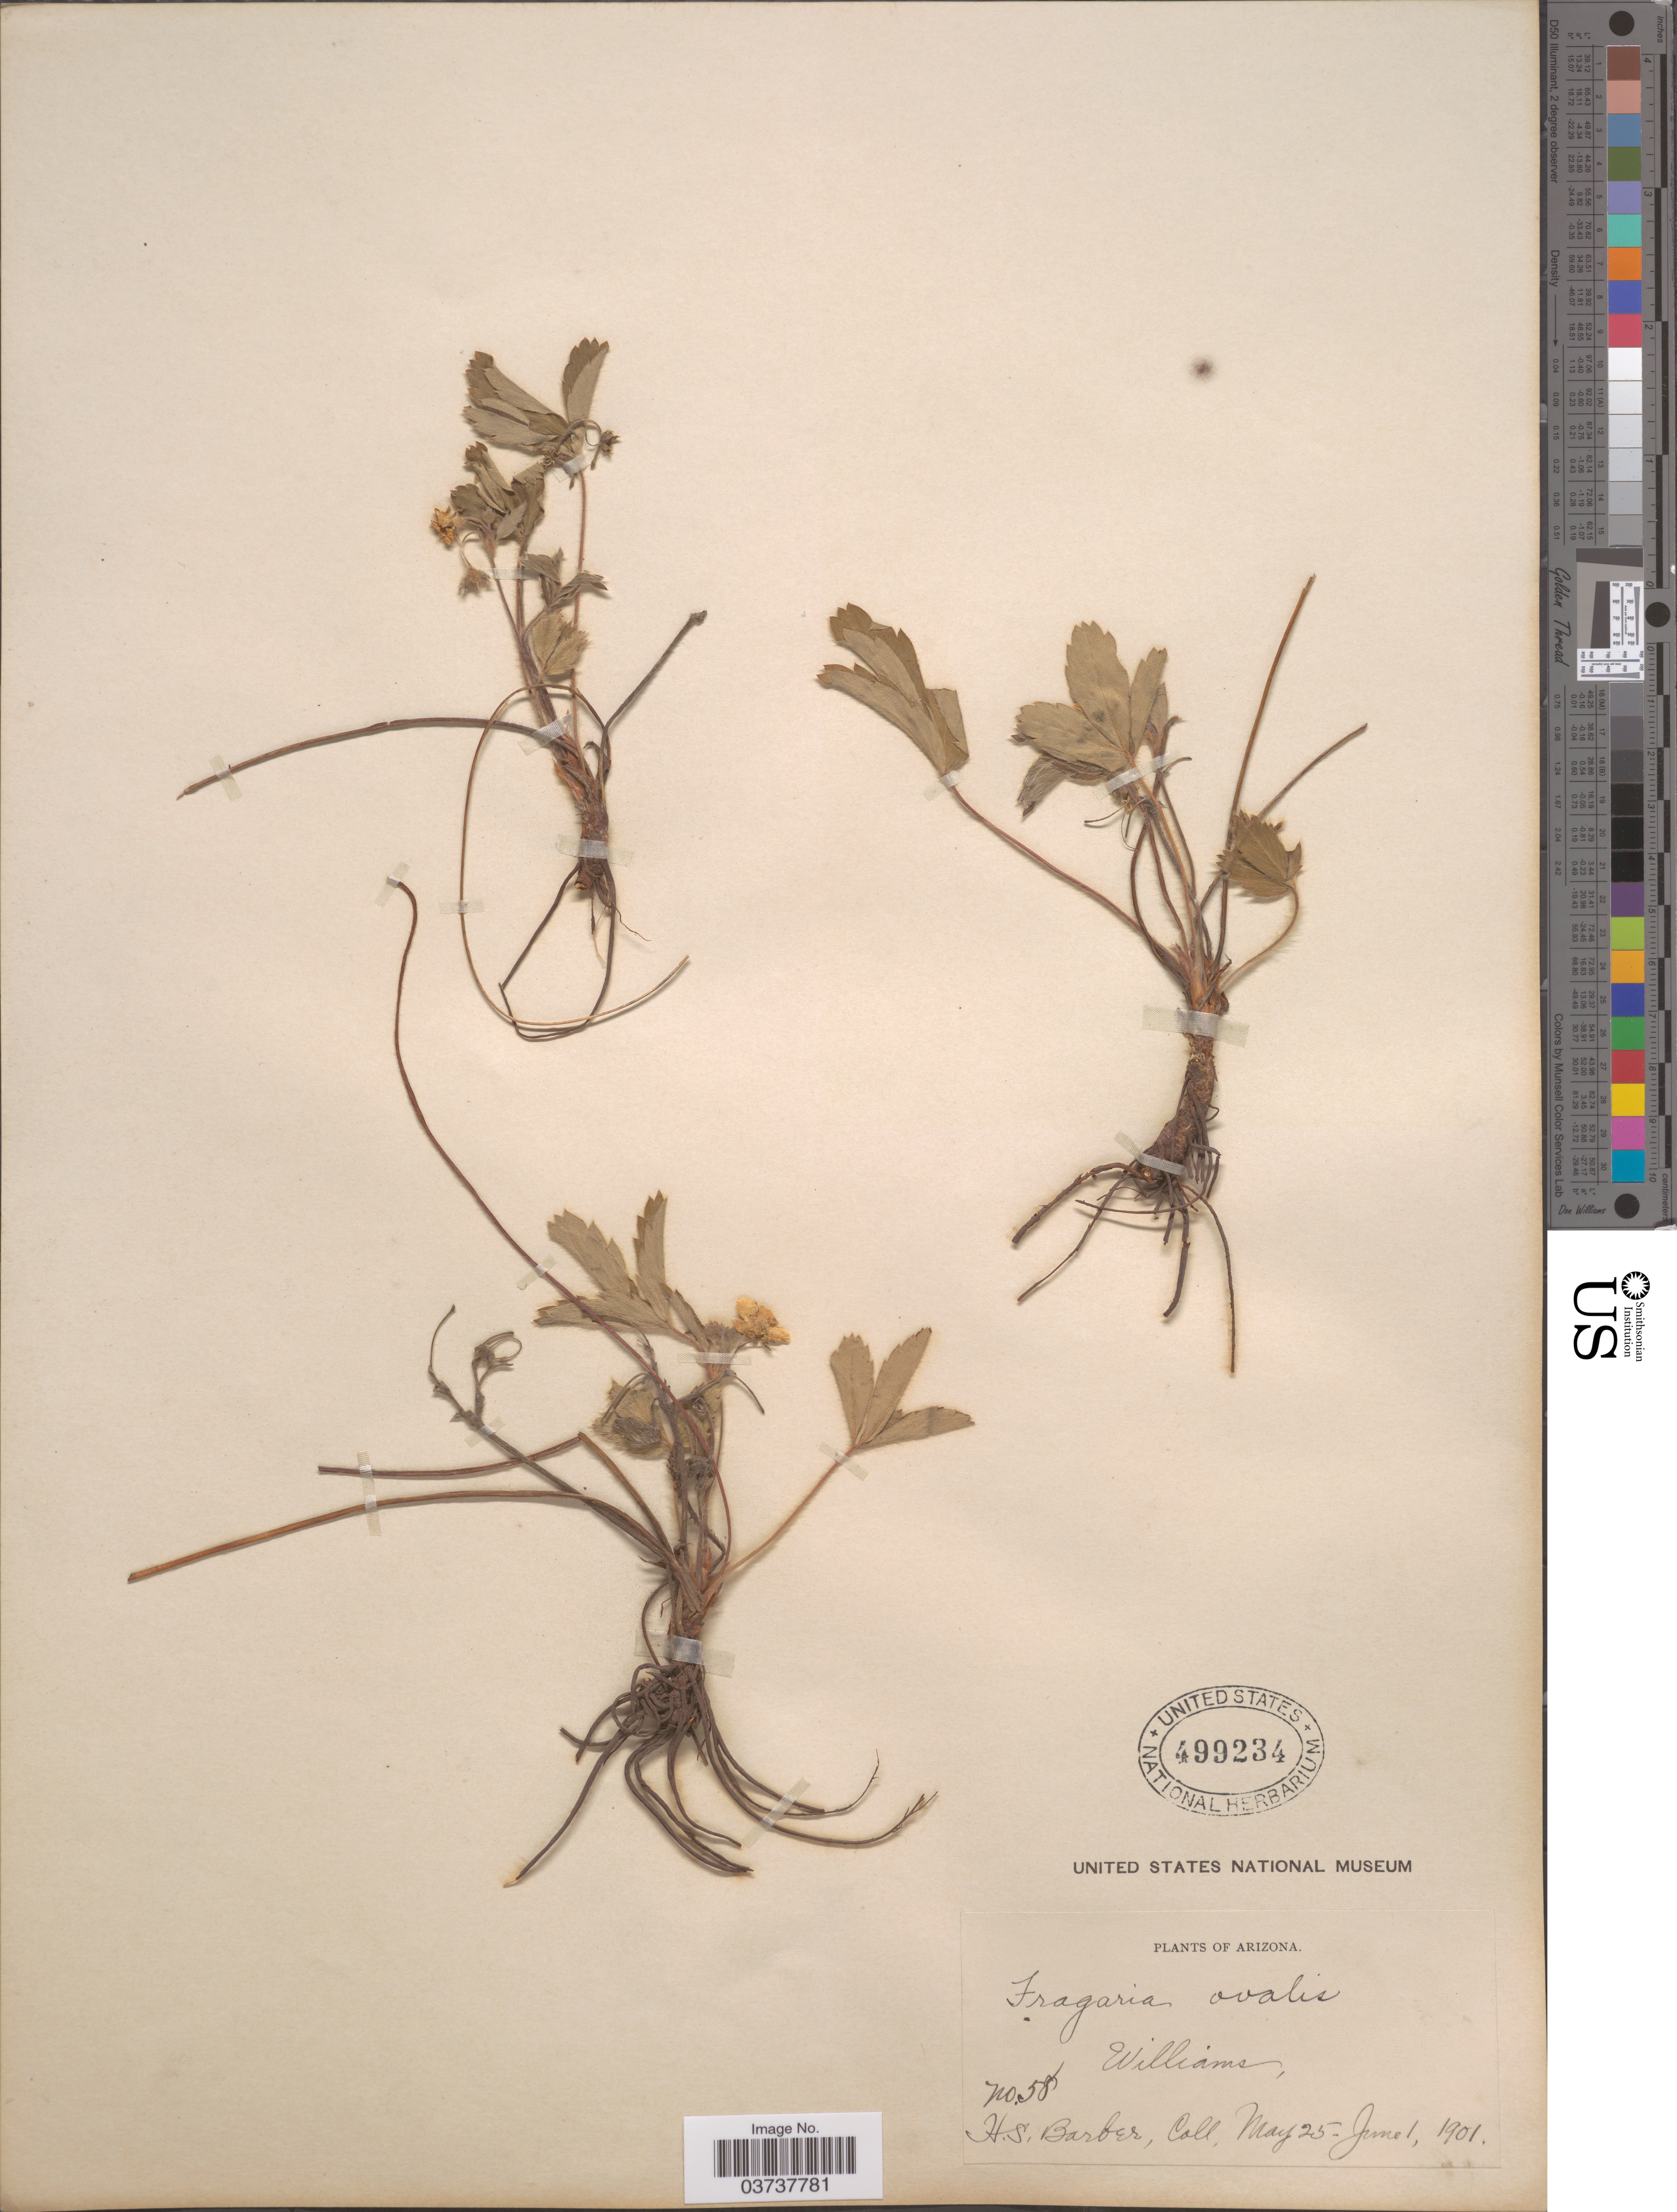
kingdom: Plantae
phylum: Tracheophyta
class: Magnoliopsida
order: Rosales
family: Rosaceae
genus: Fragaria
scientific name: Fragaria virginiana subsp. glauca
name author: (S. Watson) Staudt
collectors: H. Barber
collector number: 58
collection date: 1901-05-25/1901-06-01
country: United States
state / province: Arizona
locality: Williams.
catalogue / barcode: US 499234